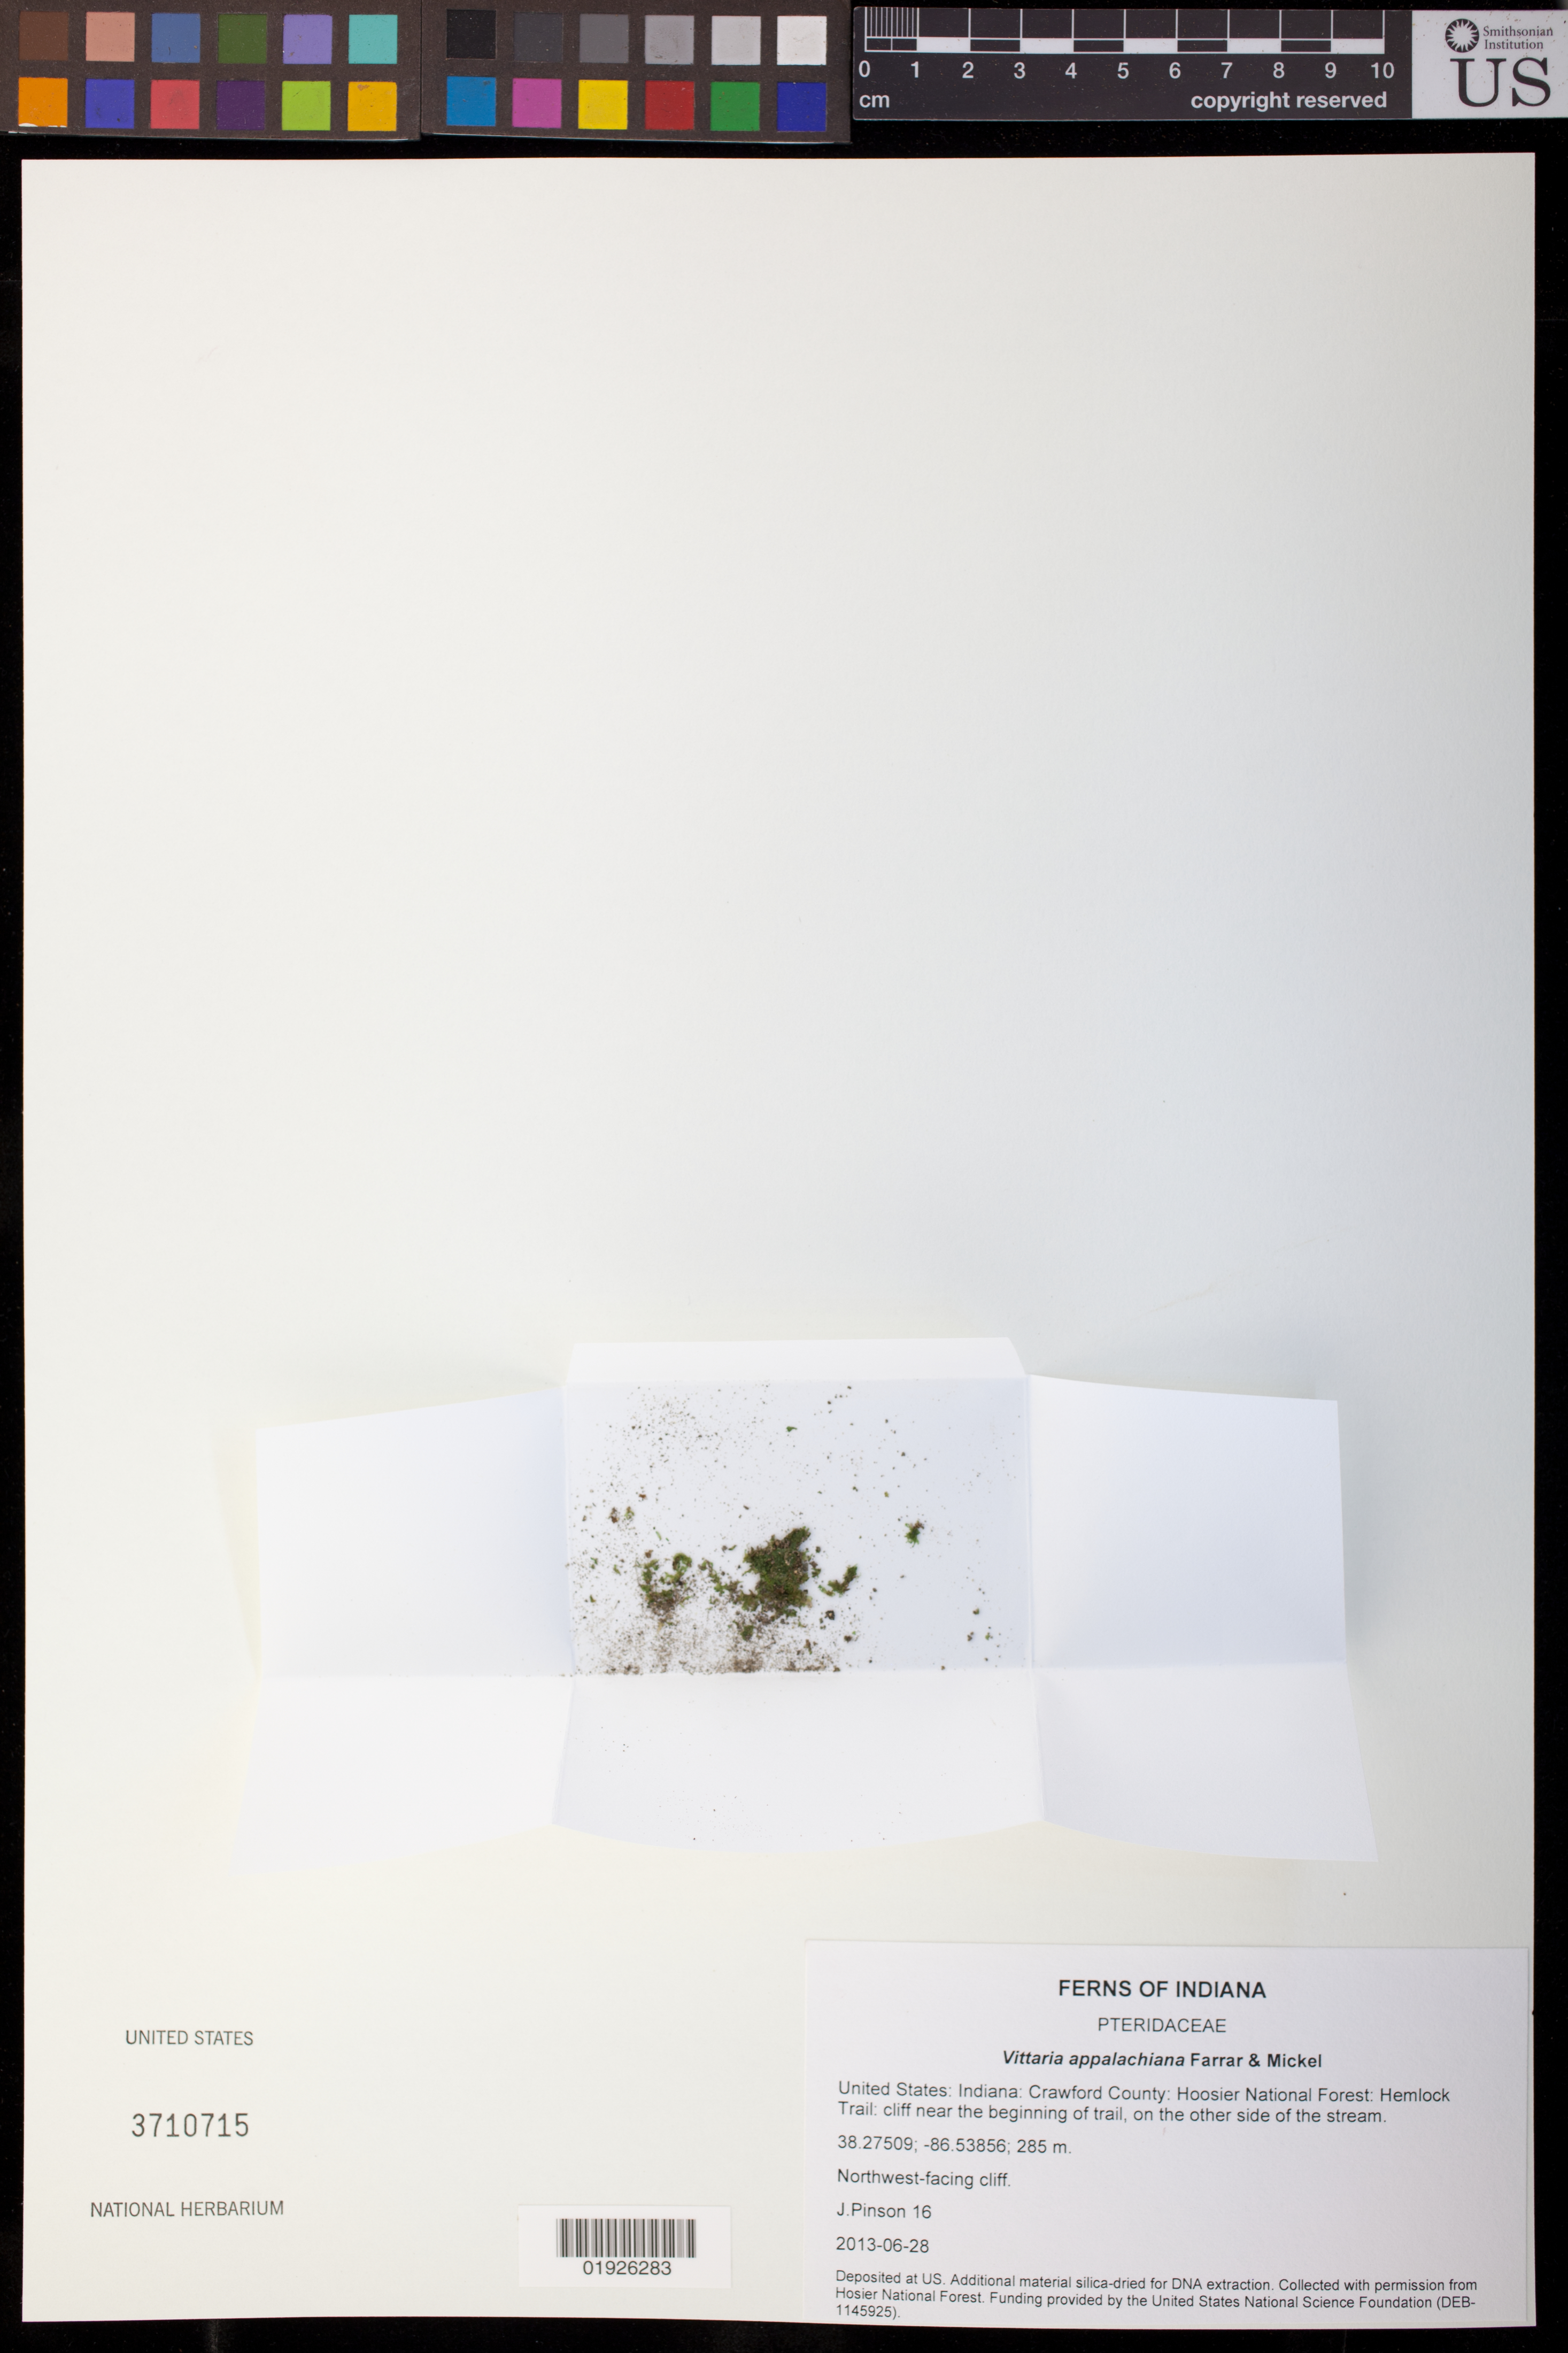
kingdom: Plantae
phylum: Tracheophyta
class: Polypodiopsida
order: Polypodiales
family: Pteridaceae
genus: Vittaria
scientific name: Vittaria appalachiana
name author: Farrar & Mickel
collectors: J. Pinson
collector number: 16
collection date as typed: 2013-06-28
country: United States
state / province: Indiana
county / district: Crawford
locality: Hoosier National Forest: Hemlock Trail: cliff near the beginning of trail, on the other side of the stream.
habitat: Northwest-facing cliff.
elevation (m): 285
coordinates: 38.27509, -86.53856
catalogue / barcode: US 3710715